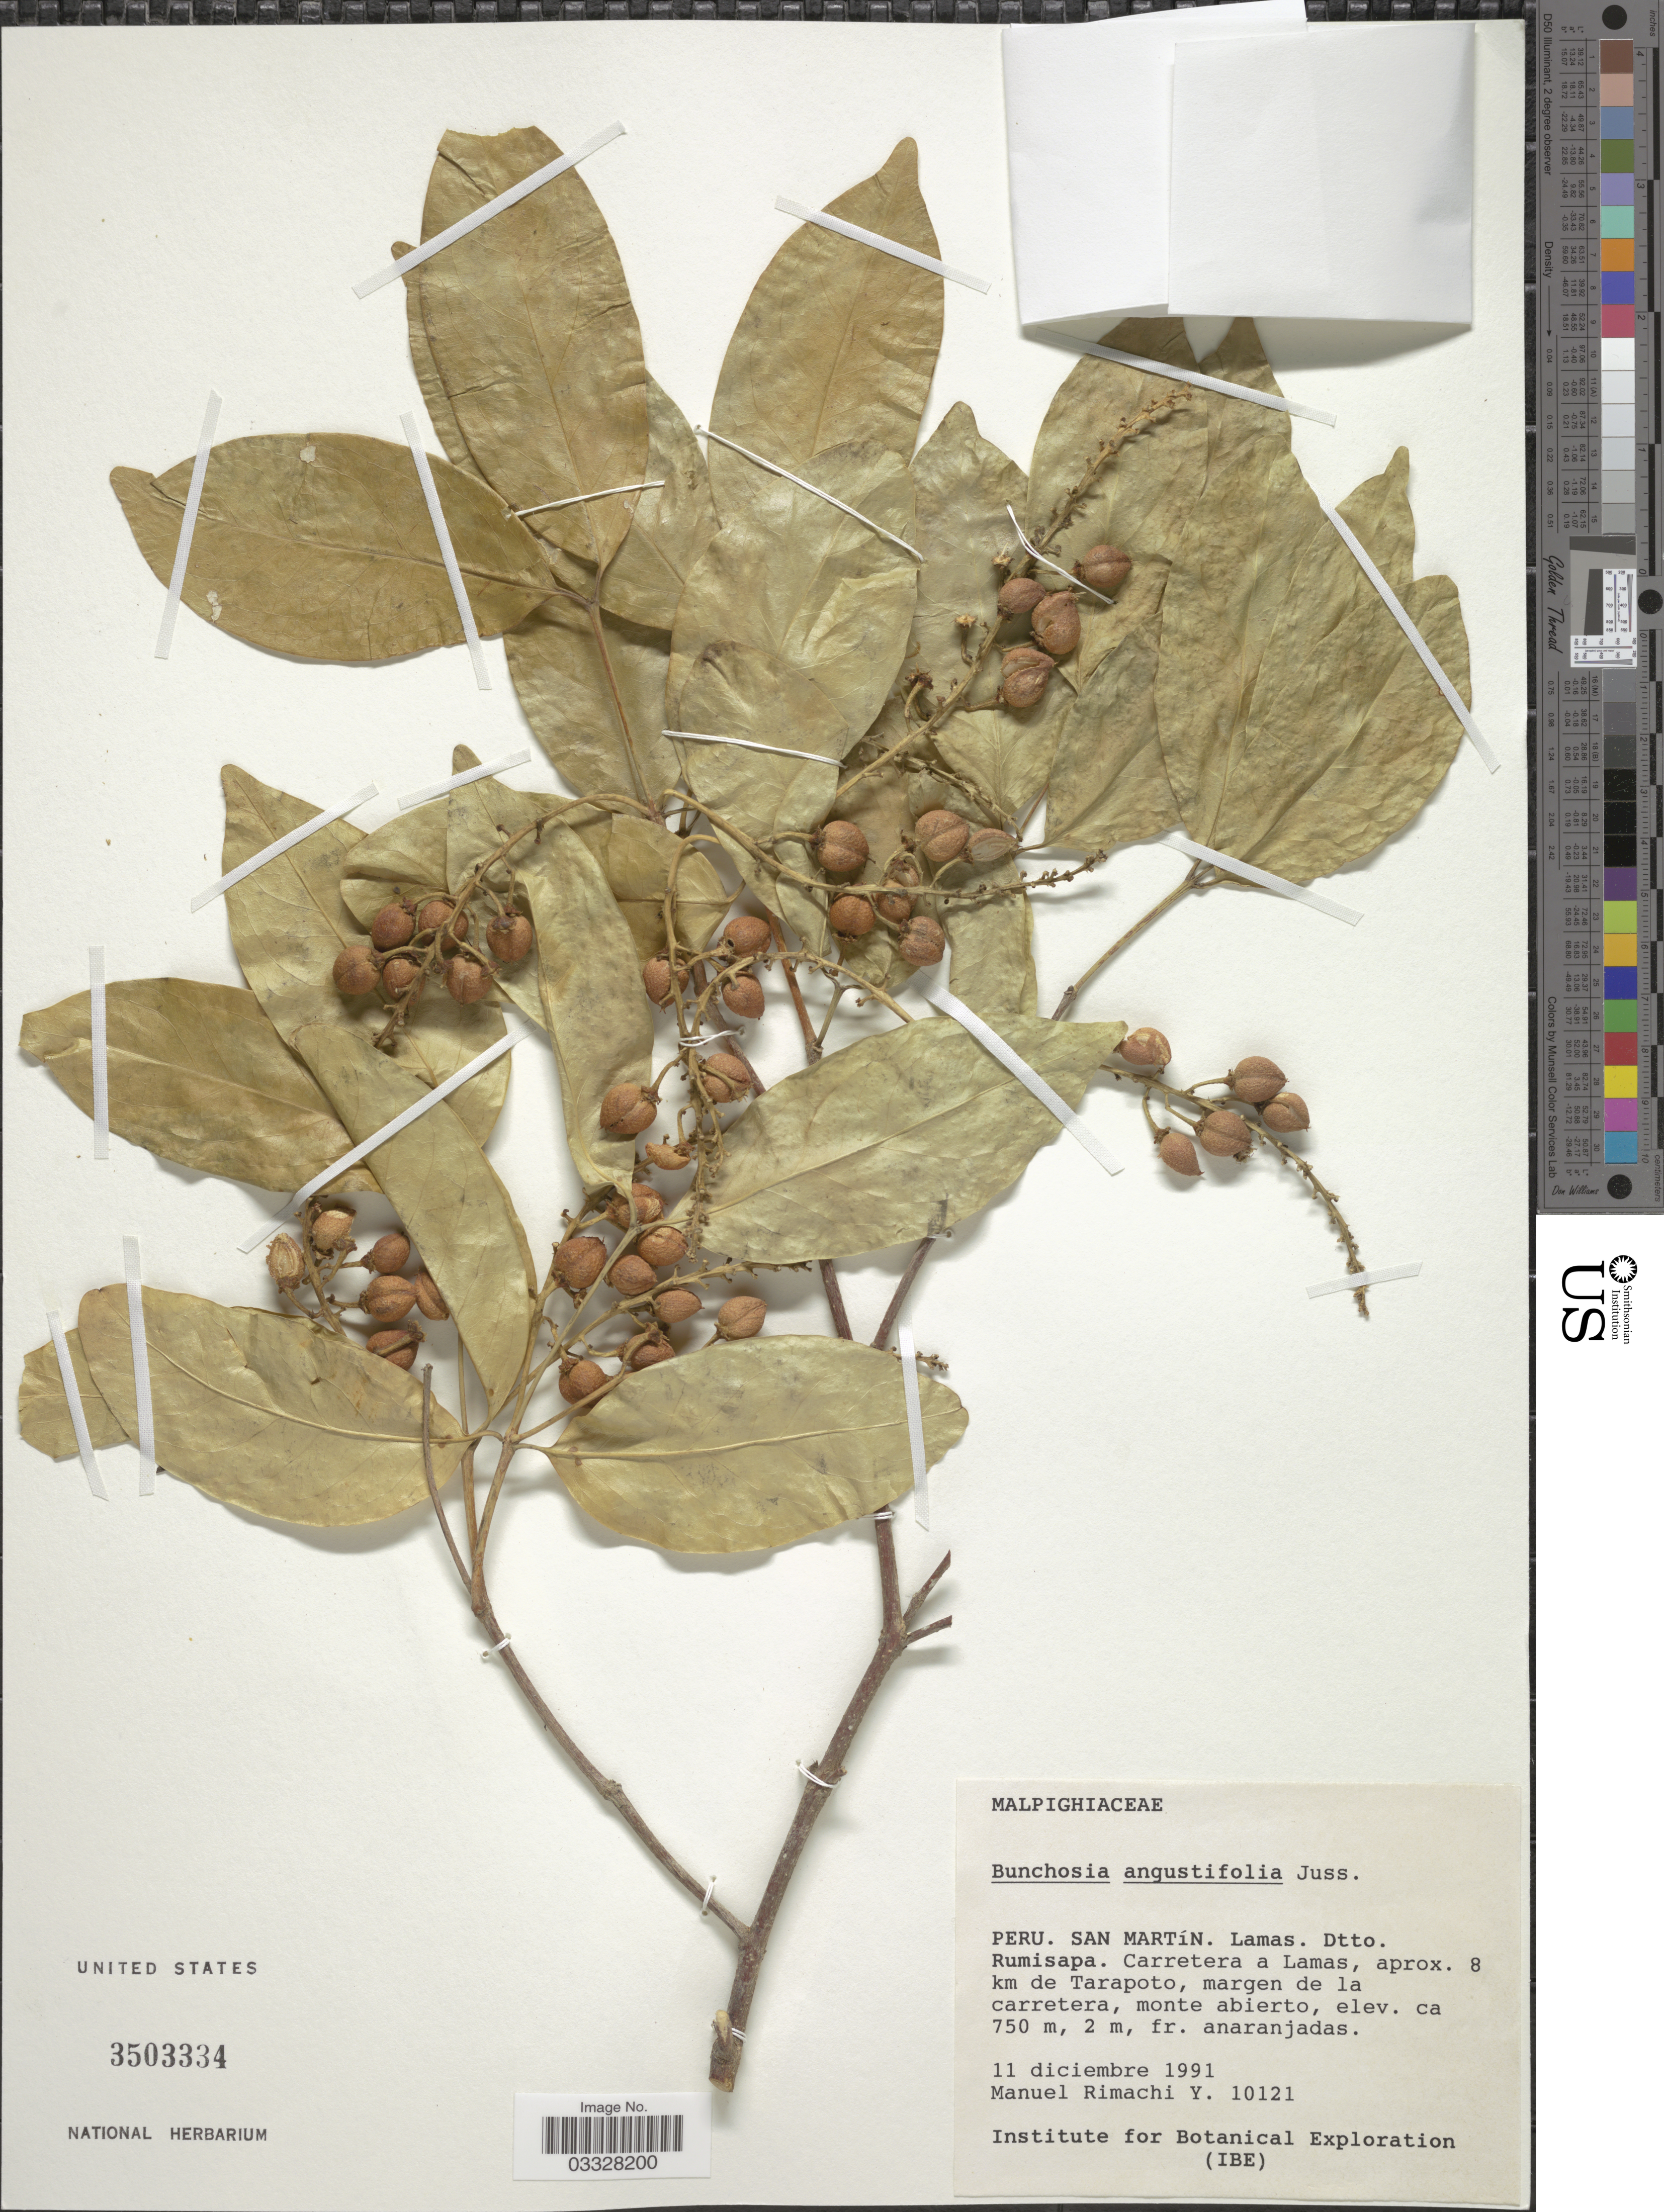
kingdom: Plantae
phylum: Tracheophyta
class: Magnoliopsida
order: Malpighiales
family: Malpighiaceae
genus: Bunchosia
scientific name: Bunchosia mesoamericana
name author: W.R. Anderson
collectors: M. Rimachi Y.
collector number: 10121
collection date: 1991-12-11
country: Peru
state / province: San Martín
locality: Lamas. Dtto. Rumisapa. Carretera a Lamas, aprox. 8 km de Tarapoto, margen de la carretera, monte abierto.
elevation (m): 750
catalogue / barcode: US 3503334